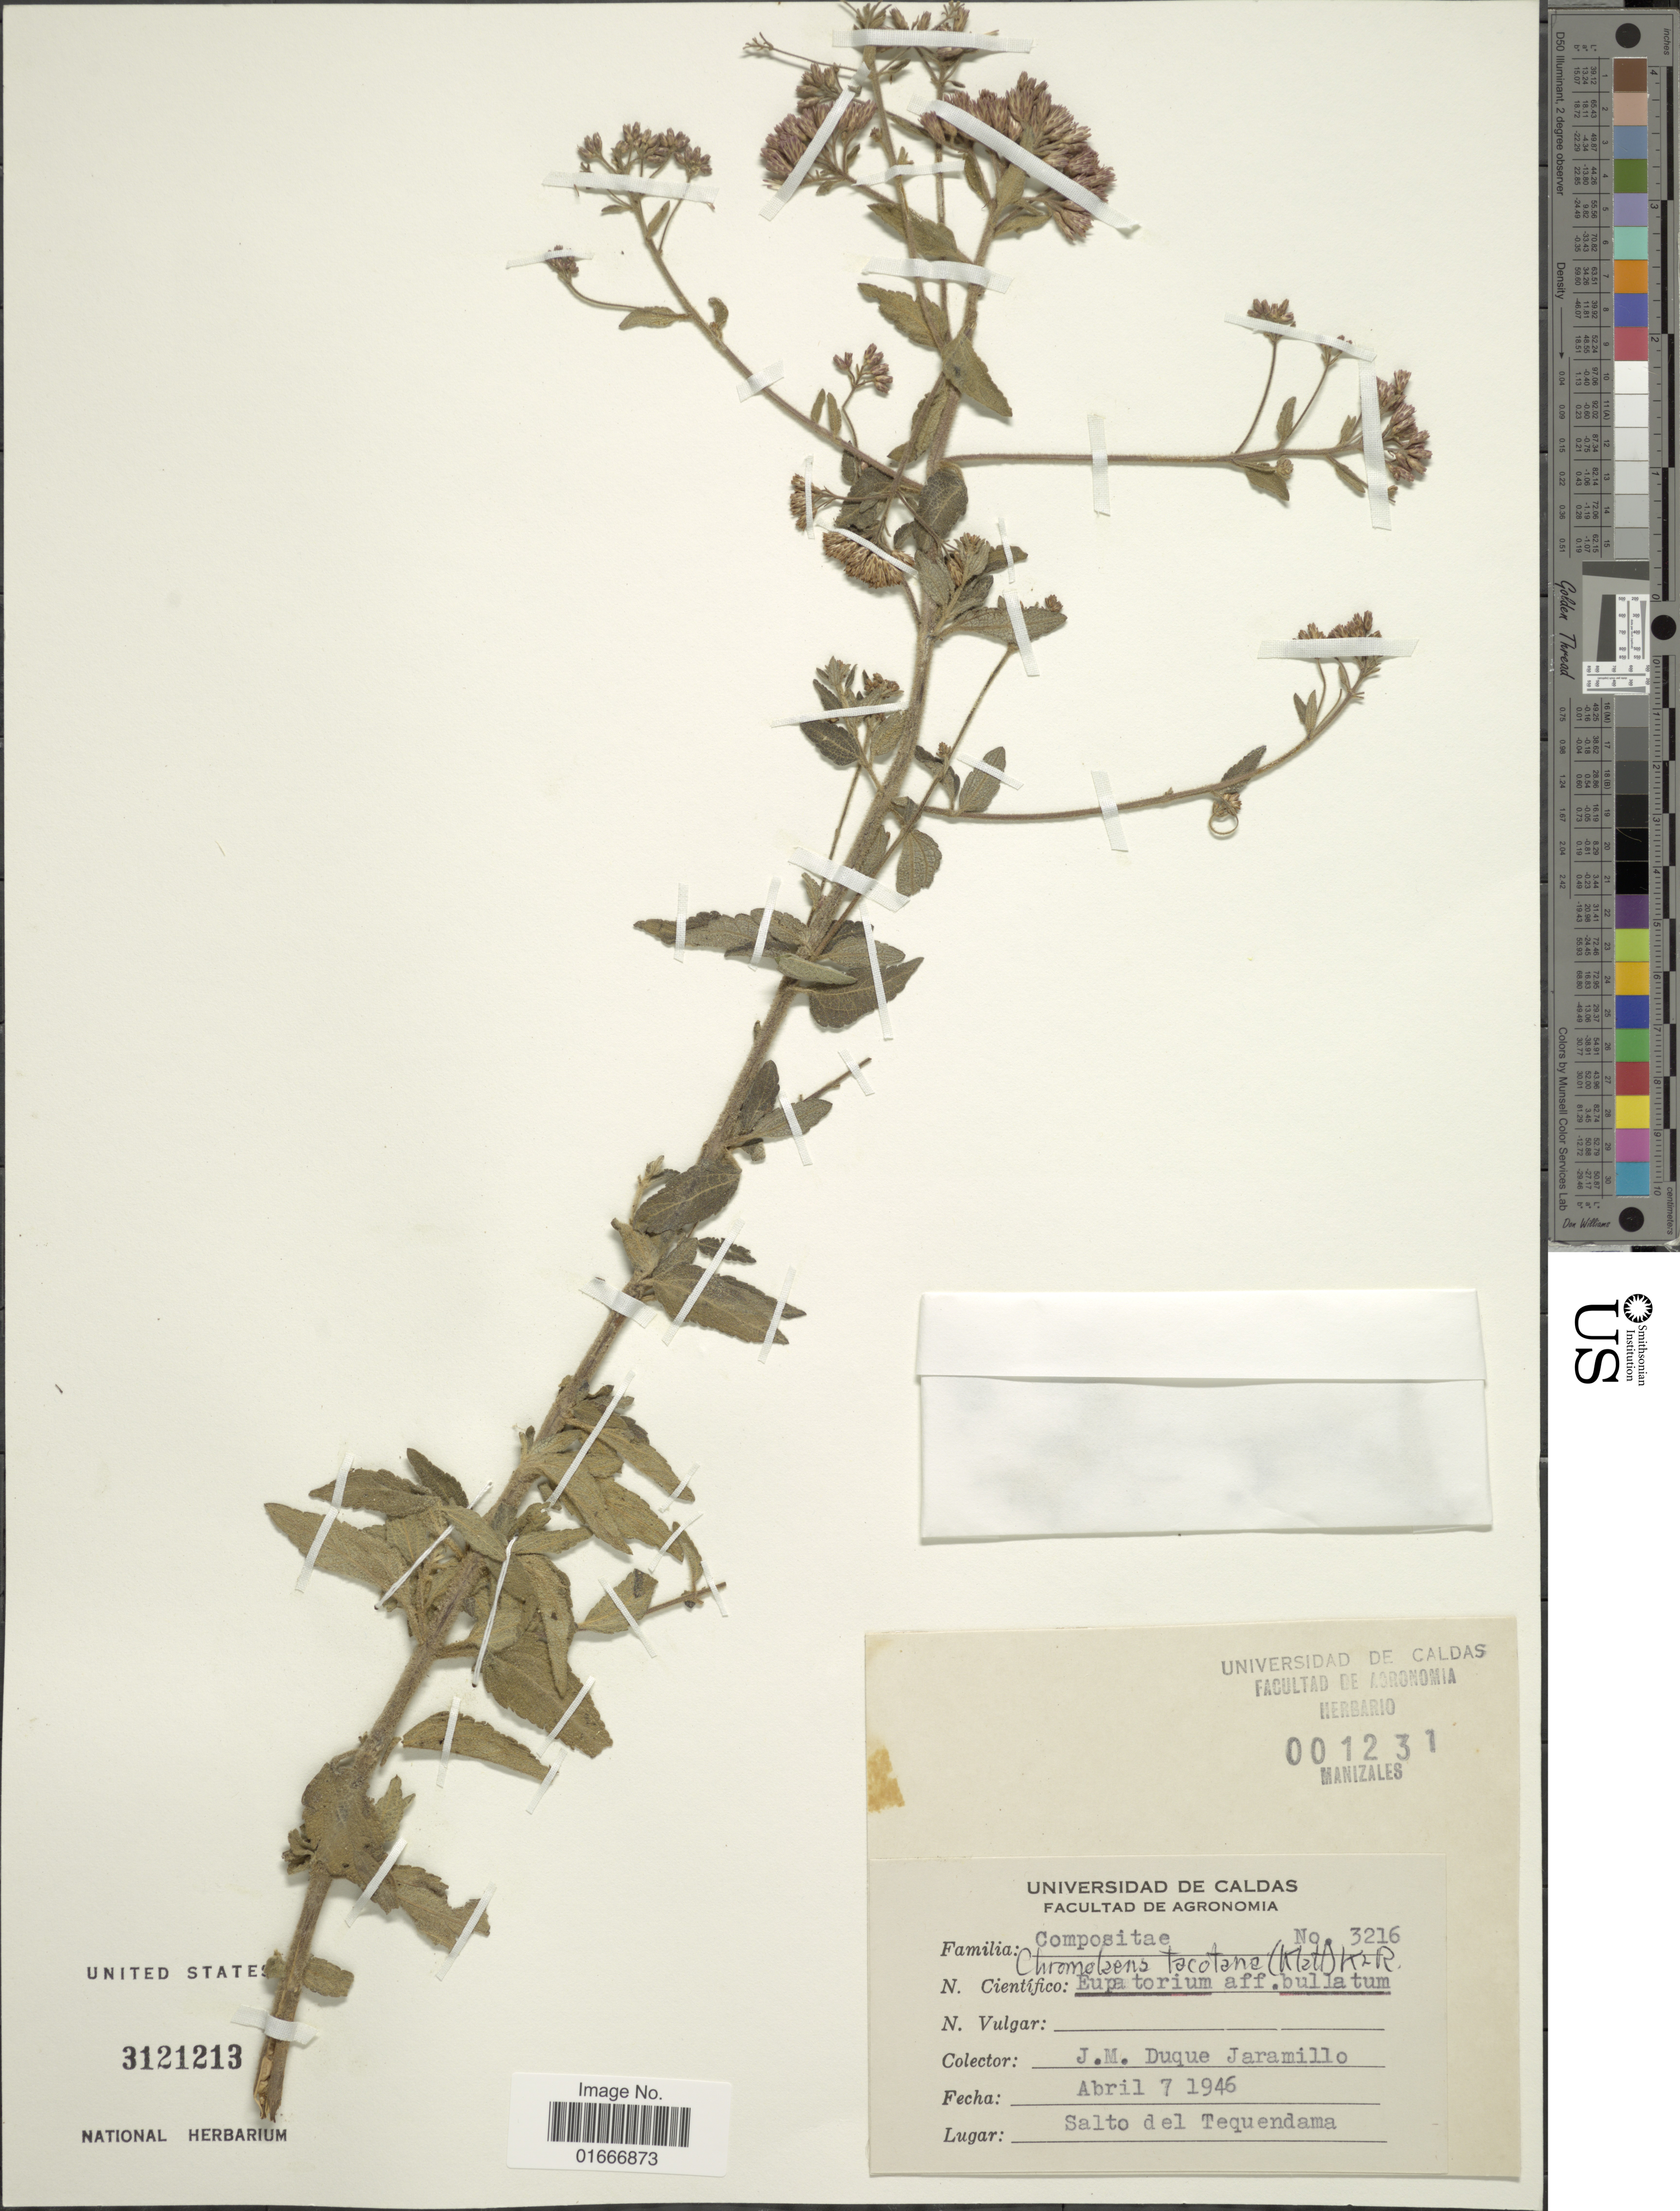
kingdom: Plantae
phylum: Tracheophyta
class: Magnoliopsida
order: Asterales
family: Asteraceae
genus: Chromolaena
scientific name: Chromolaena tacotana var. trineurolepis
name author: H. Rob.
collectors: J. M. Duque Jaramillo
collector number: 3216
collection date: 1946-04-07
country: Colombia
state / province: Cundinamarca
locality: Salto del Tequendama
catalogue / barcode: US 3121213